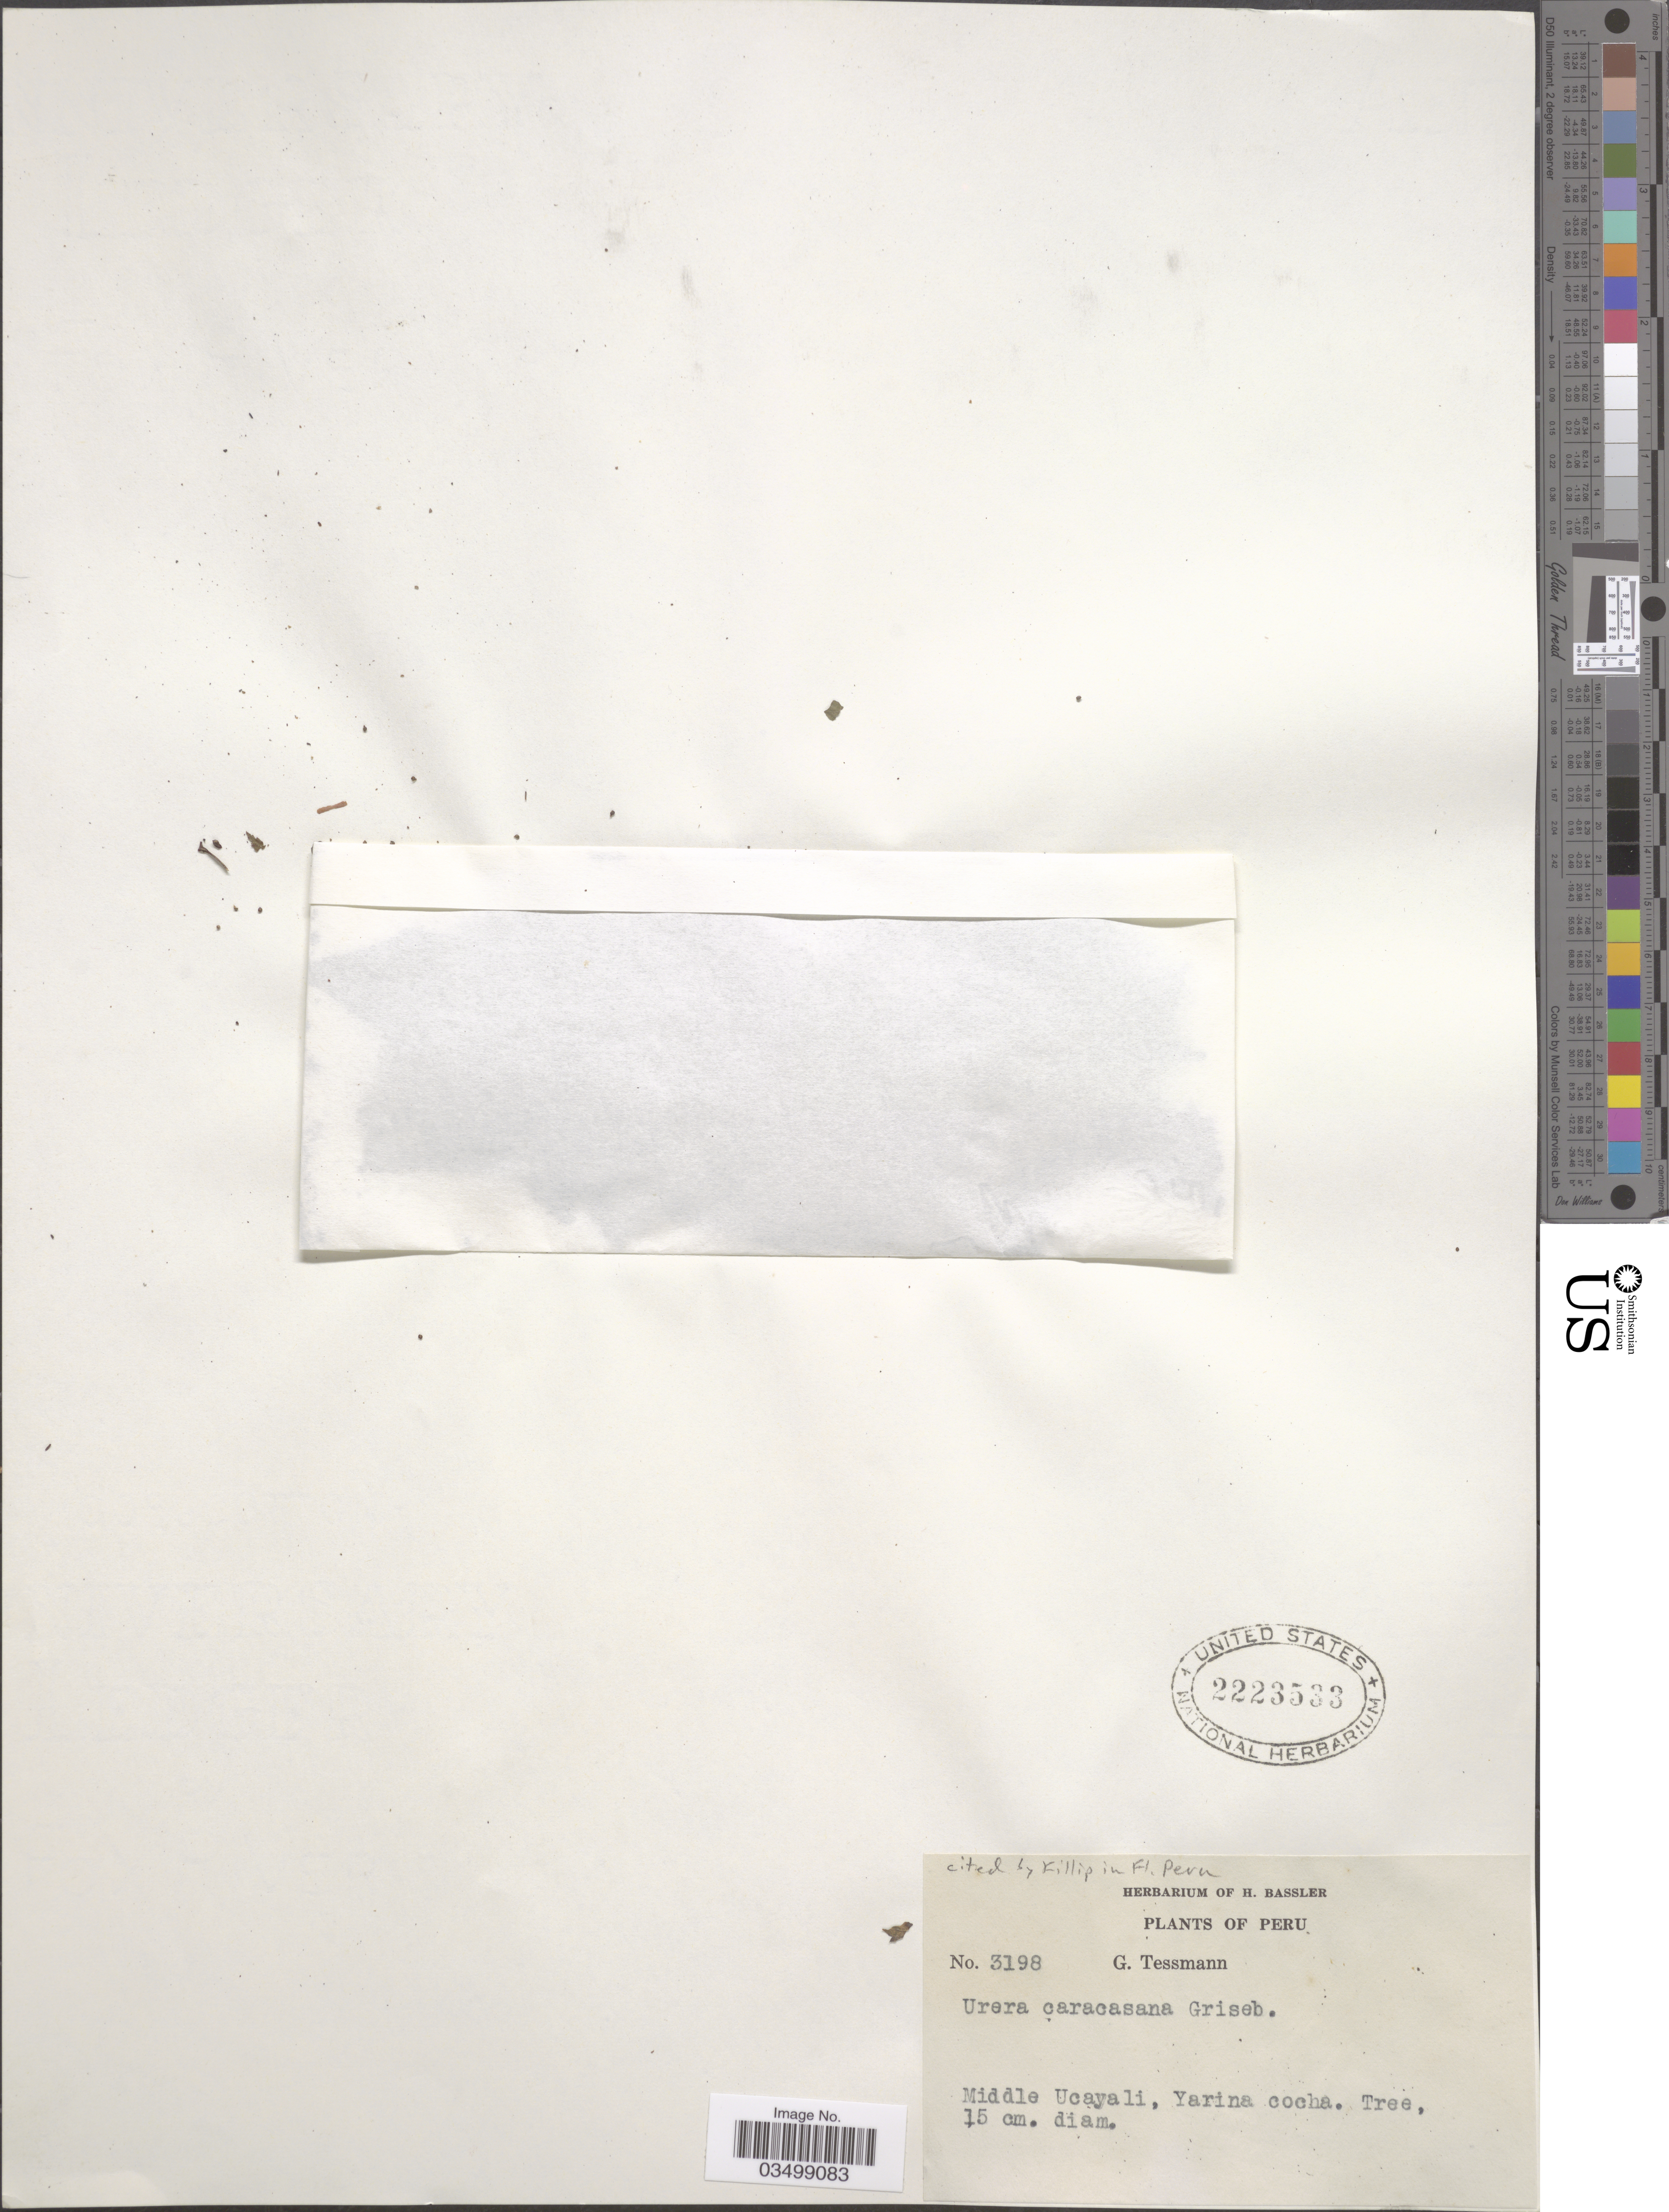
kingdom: Plantae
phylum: Tracheophyta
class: Magnoliopsida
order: Rosales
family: Urticaceae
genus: Urera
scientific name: Urera caracasana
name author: (Jacq.) Gaudich. ex Griseb.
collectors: G. Tessmann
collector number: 3198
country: Peru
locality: Middle Ucayali, Yarina cocha.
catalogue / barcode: US 2223533